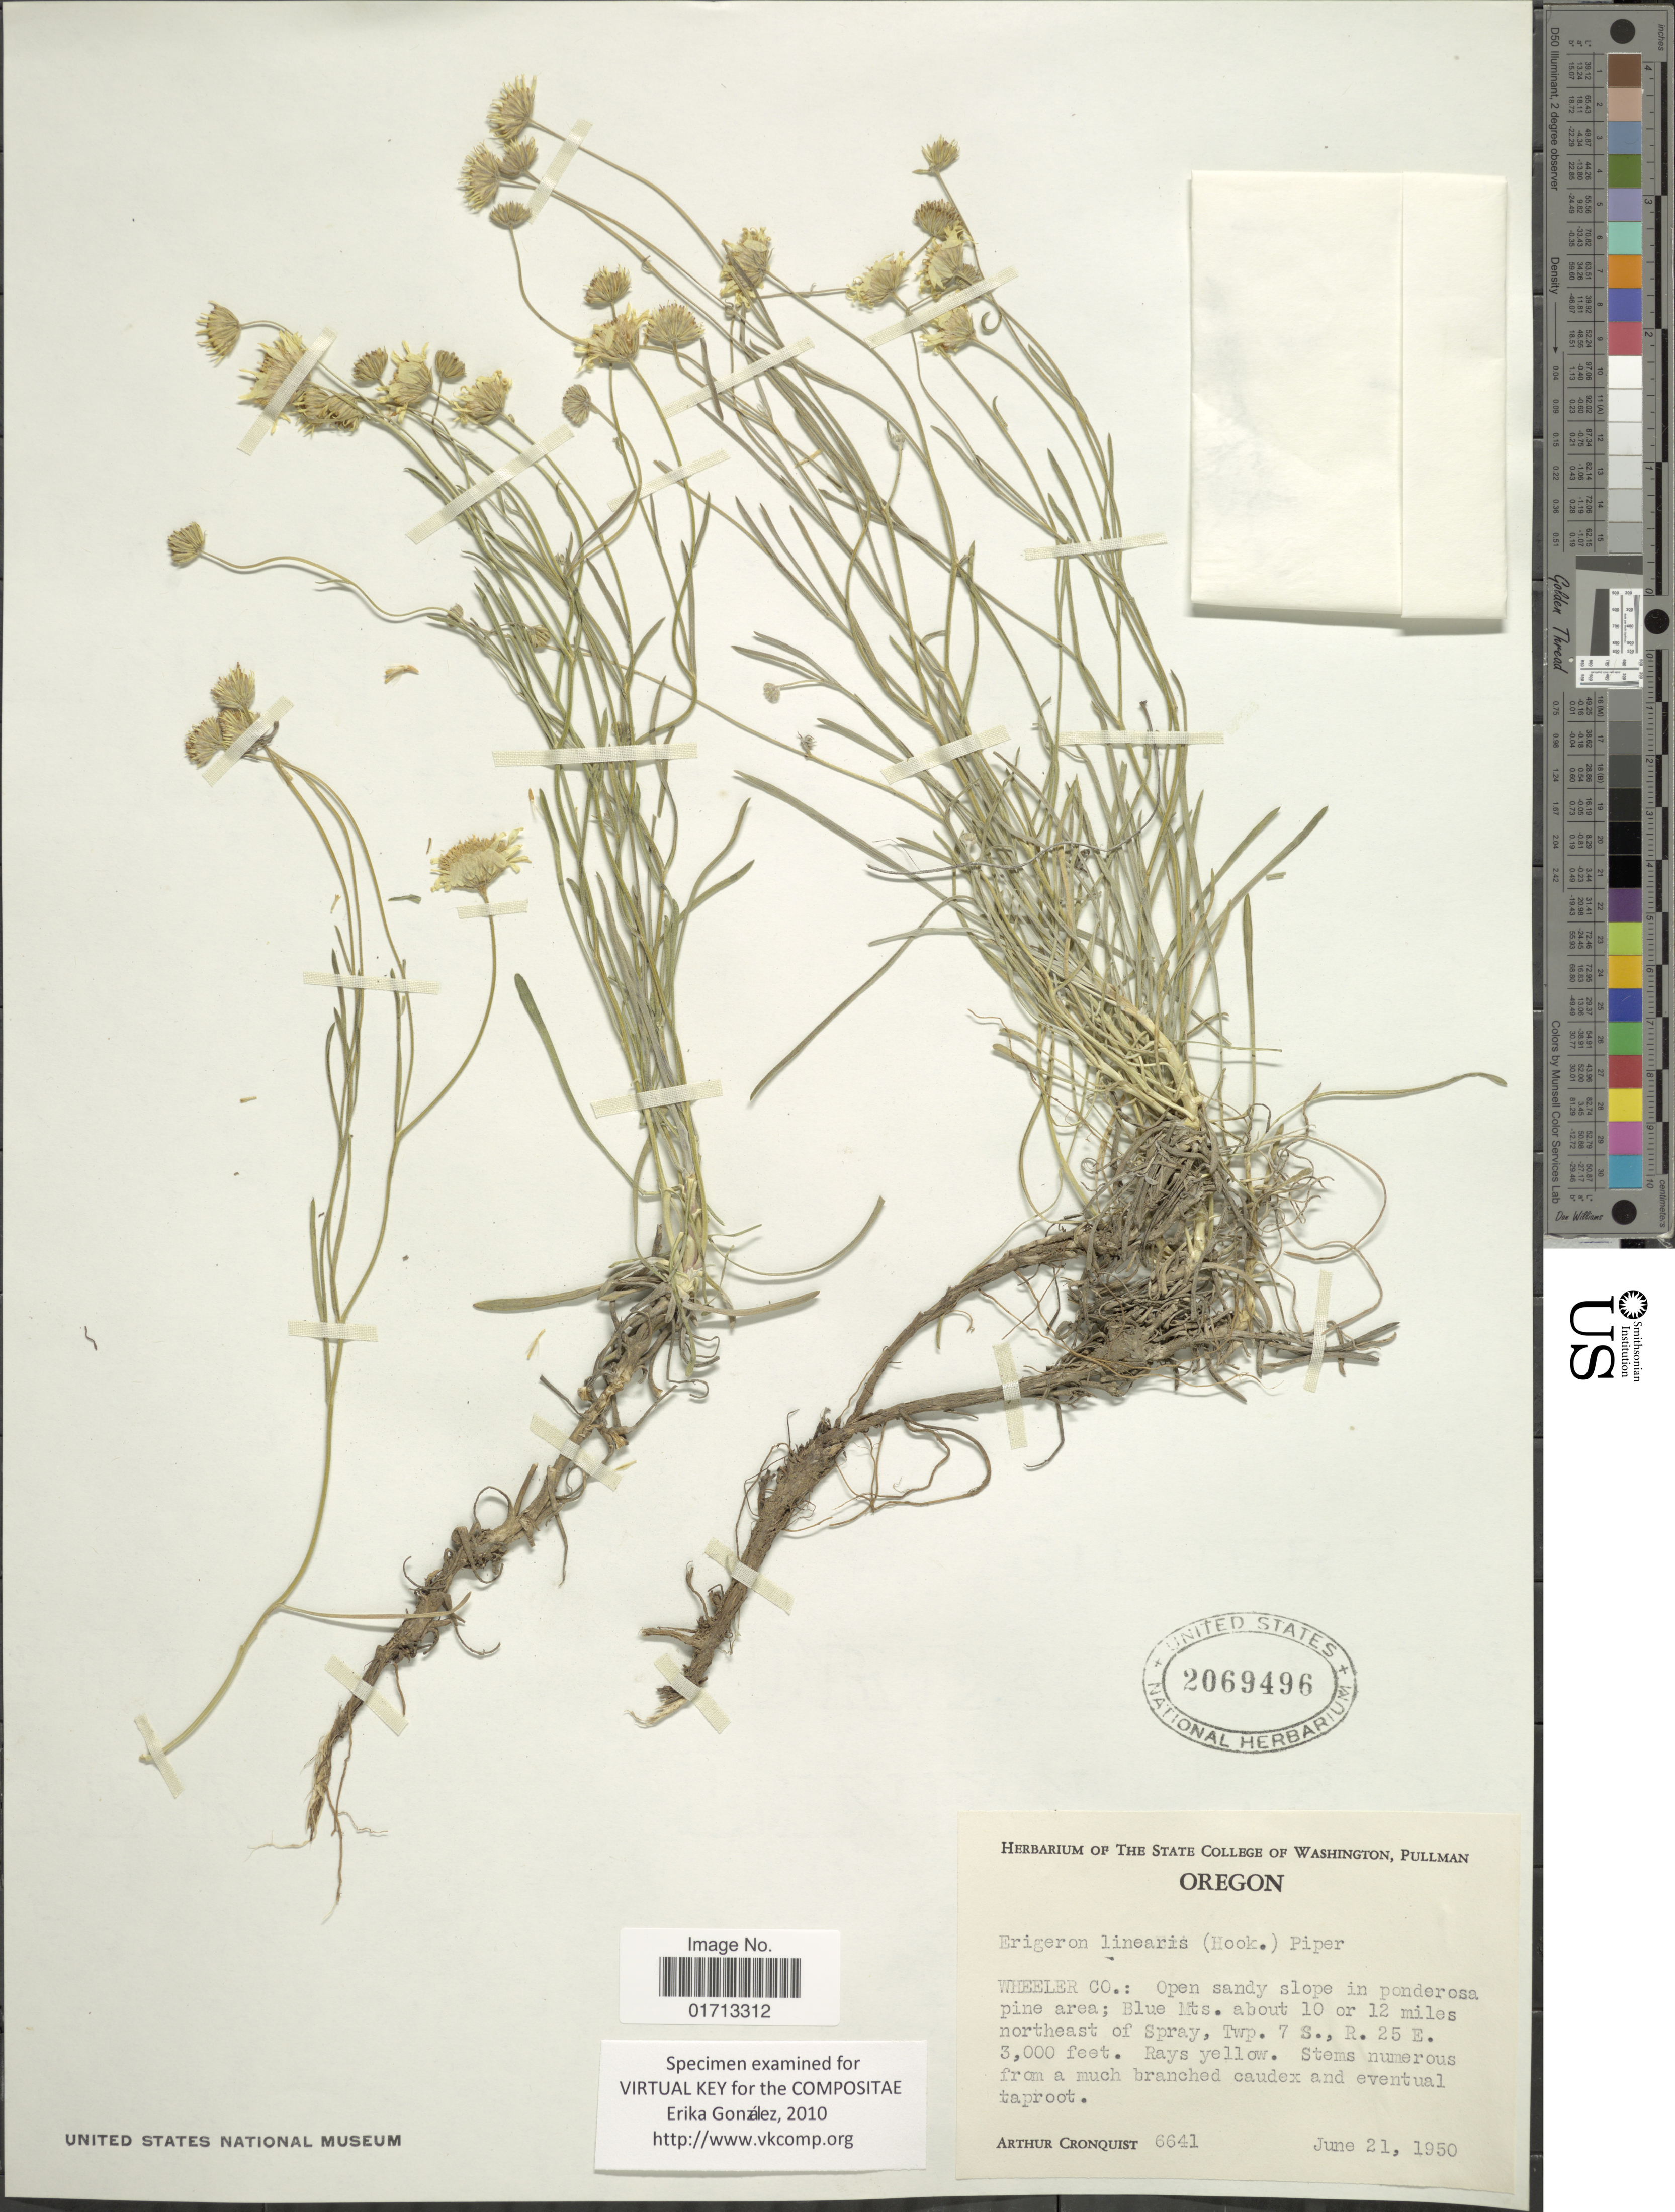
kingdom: Plantae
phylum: Tracheophyta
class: Magnoliopsida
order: Asterales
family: Asteraceae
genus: Erigeron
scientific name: Erigeron linearis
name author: (Hook.) Piper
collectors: A. J. Cronquist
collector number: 6641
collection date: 1950-06-21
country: United States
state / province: Oregon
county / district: Wheeler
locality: Wheeler Co.: Blue Mts. about 10 or 12 miles northeast of Spray, Twp. 7 S., R. 25 E.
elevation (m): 914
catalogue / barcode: US 2069496